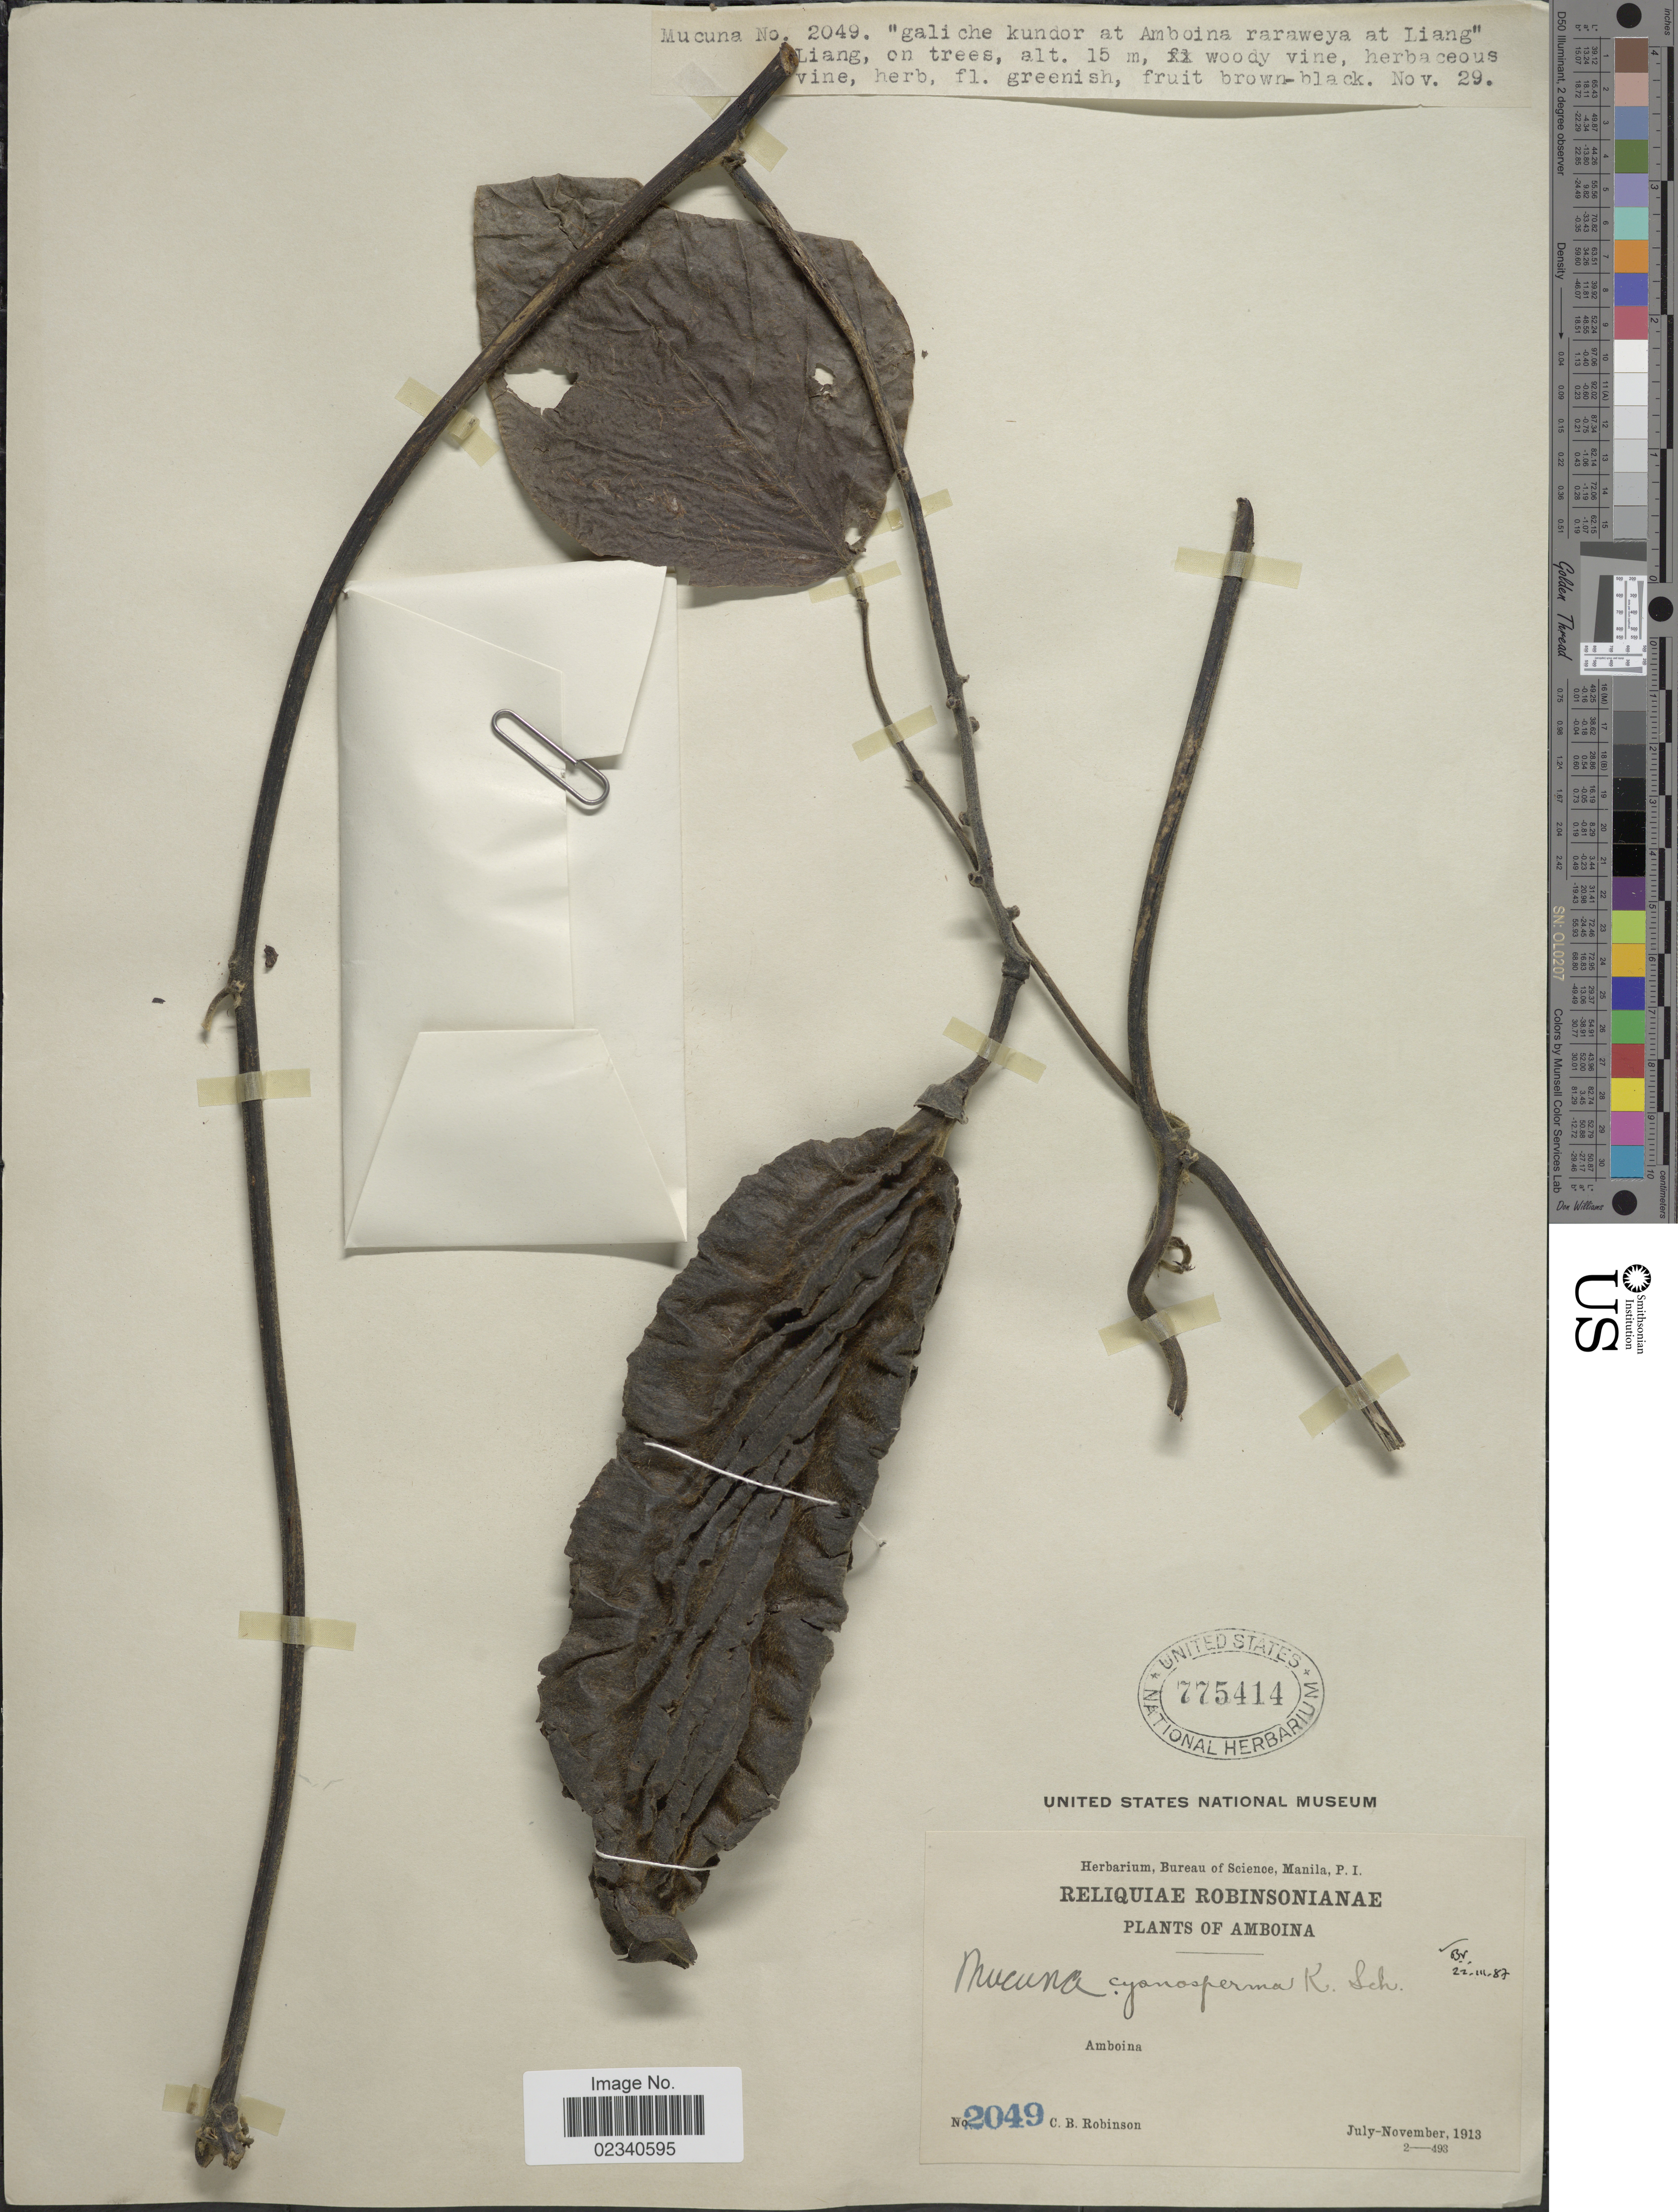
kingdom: Plantae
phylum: Tracheophyta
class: Magnoliopsida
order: Fabales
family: Fabaceae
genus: Mucuna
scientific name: Mucuna mollissima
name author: Teijsm. & Binn.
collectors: C. Robinson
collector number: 2049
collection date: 1913-07/1913-11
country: Indonesia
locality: Amboina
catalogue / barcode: US 775414